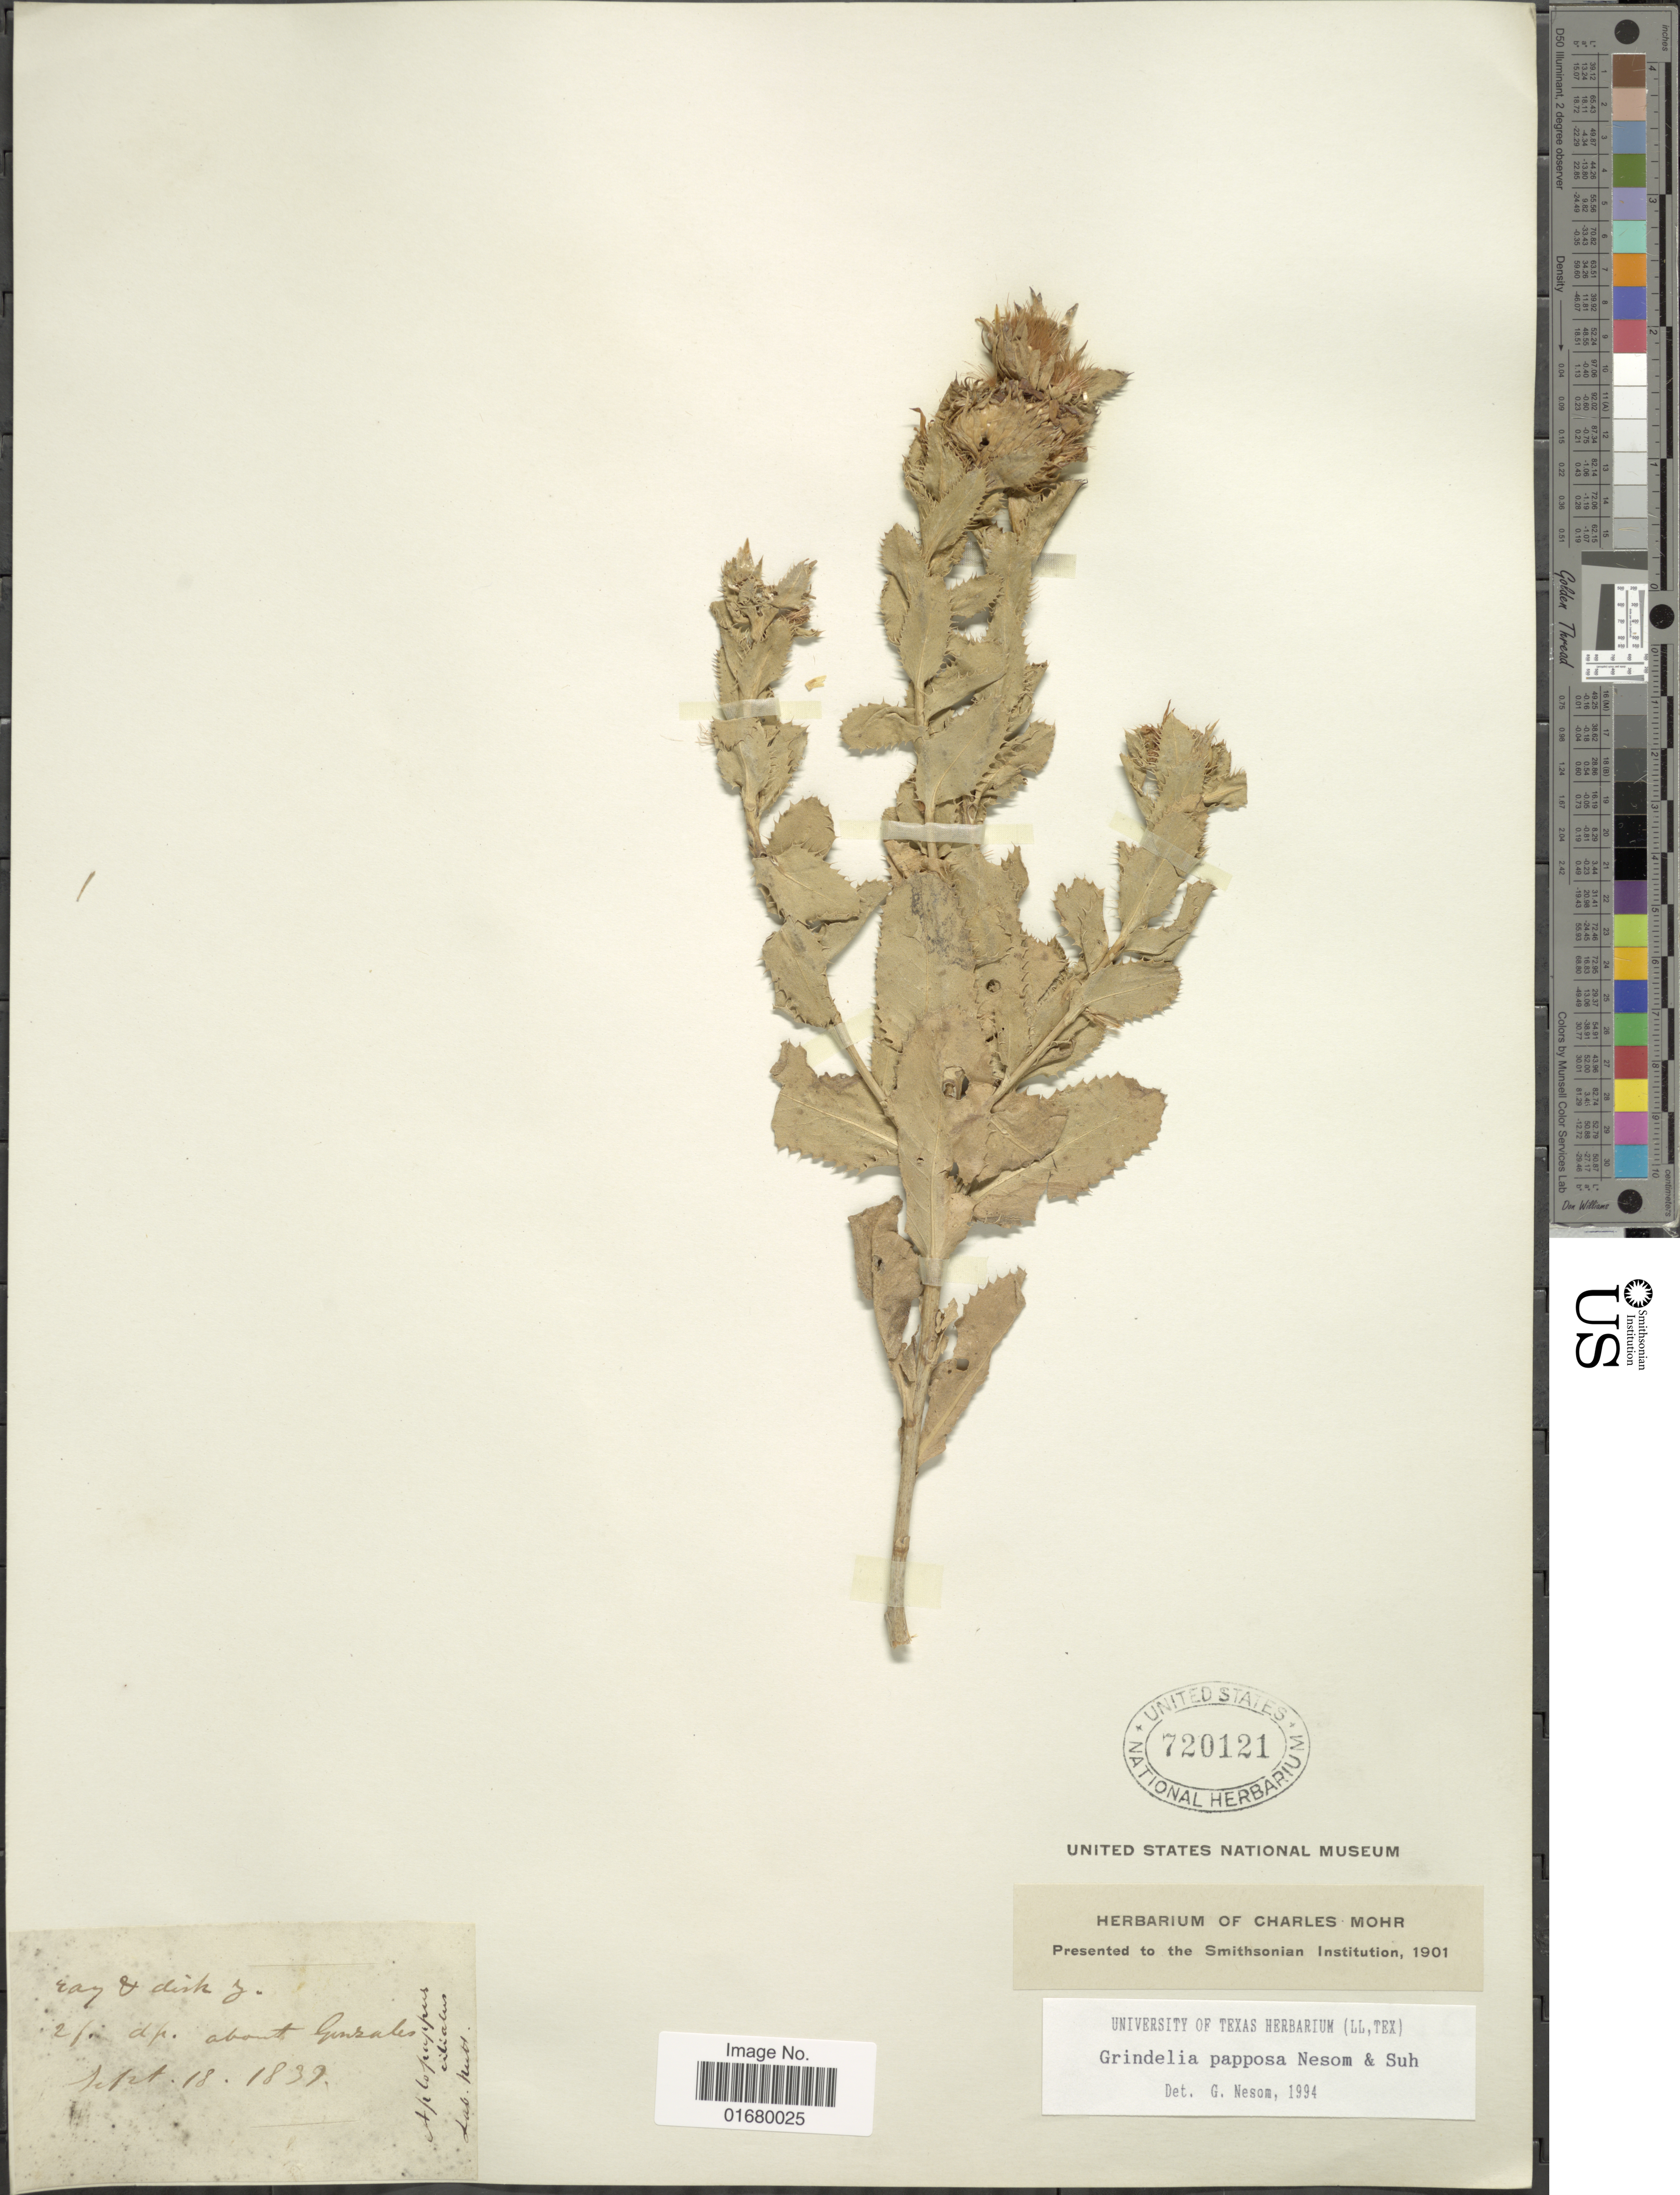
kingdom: Plantae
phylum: Tracheophyta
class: Magnoliopsida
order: Asterales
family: Asteraceae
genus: Grindelia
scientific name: Grindelia papposa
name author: G.L. Nesom & Suh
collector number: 212-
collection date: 1937-09-18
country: United States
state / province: Texas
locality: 2 mi dp about Gonzales.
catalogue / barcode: US 720121